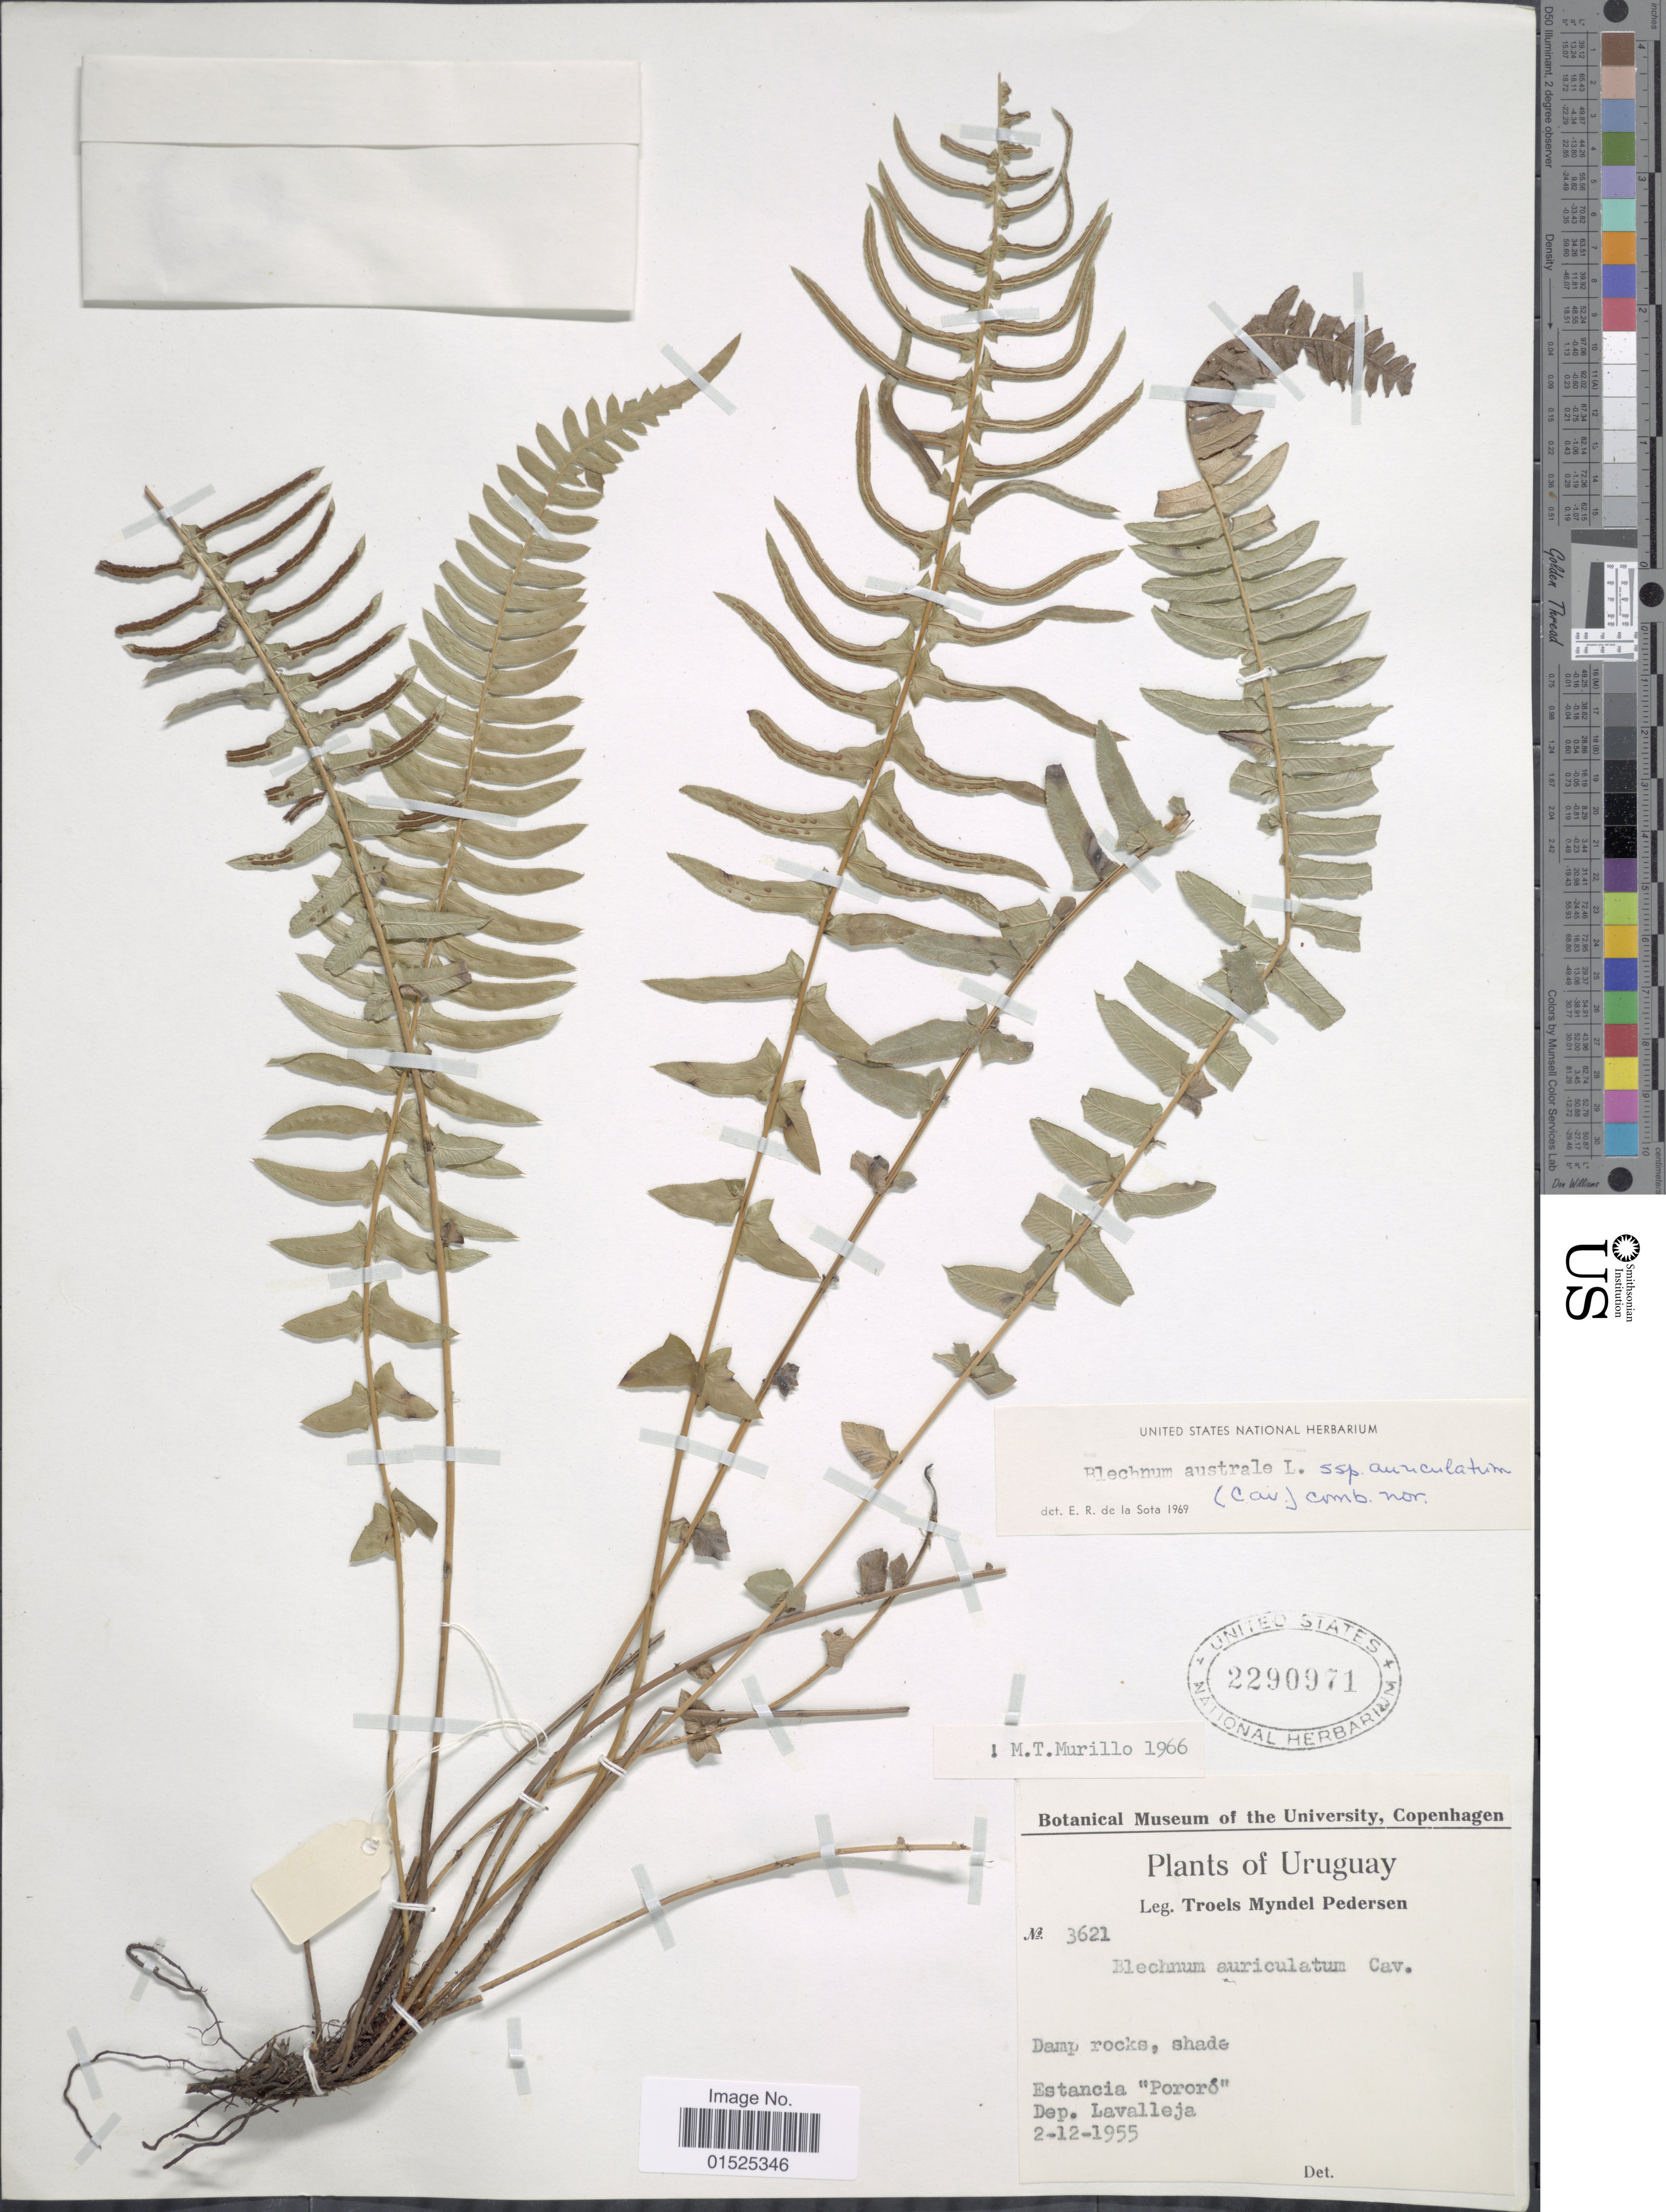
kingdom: Plantae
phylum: Tracheophyta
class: Polypodiopsida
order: Polypodiales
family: Blechnaceae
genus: Blechnum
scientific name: Blechnum australe subsp. auriculatum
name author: (Cav.) de la Sota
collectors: T. Pederson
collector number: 3621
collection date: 1955-12-02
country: Uruguay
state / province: Lavalleja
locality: Estancia "Pororo"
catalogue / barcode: US 2290971